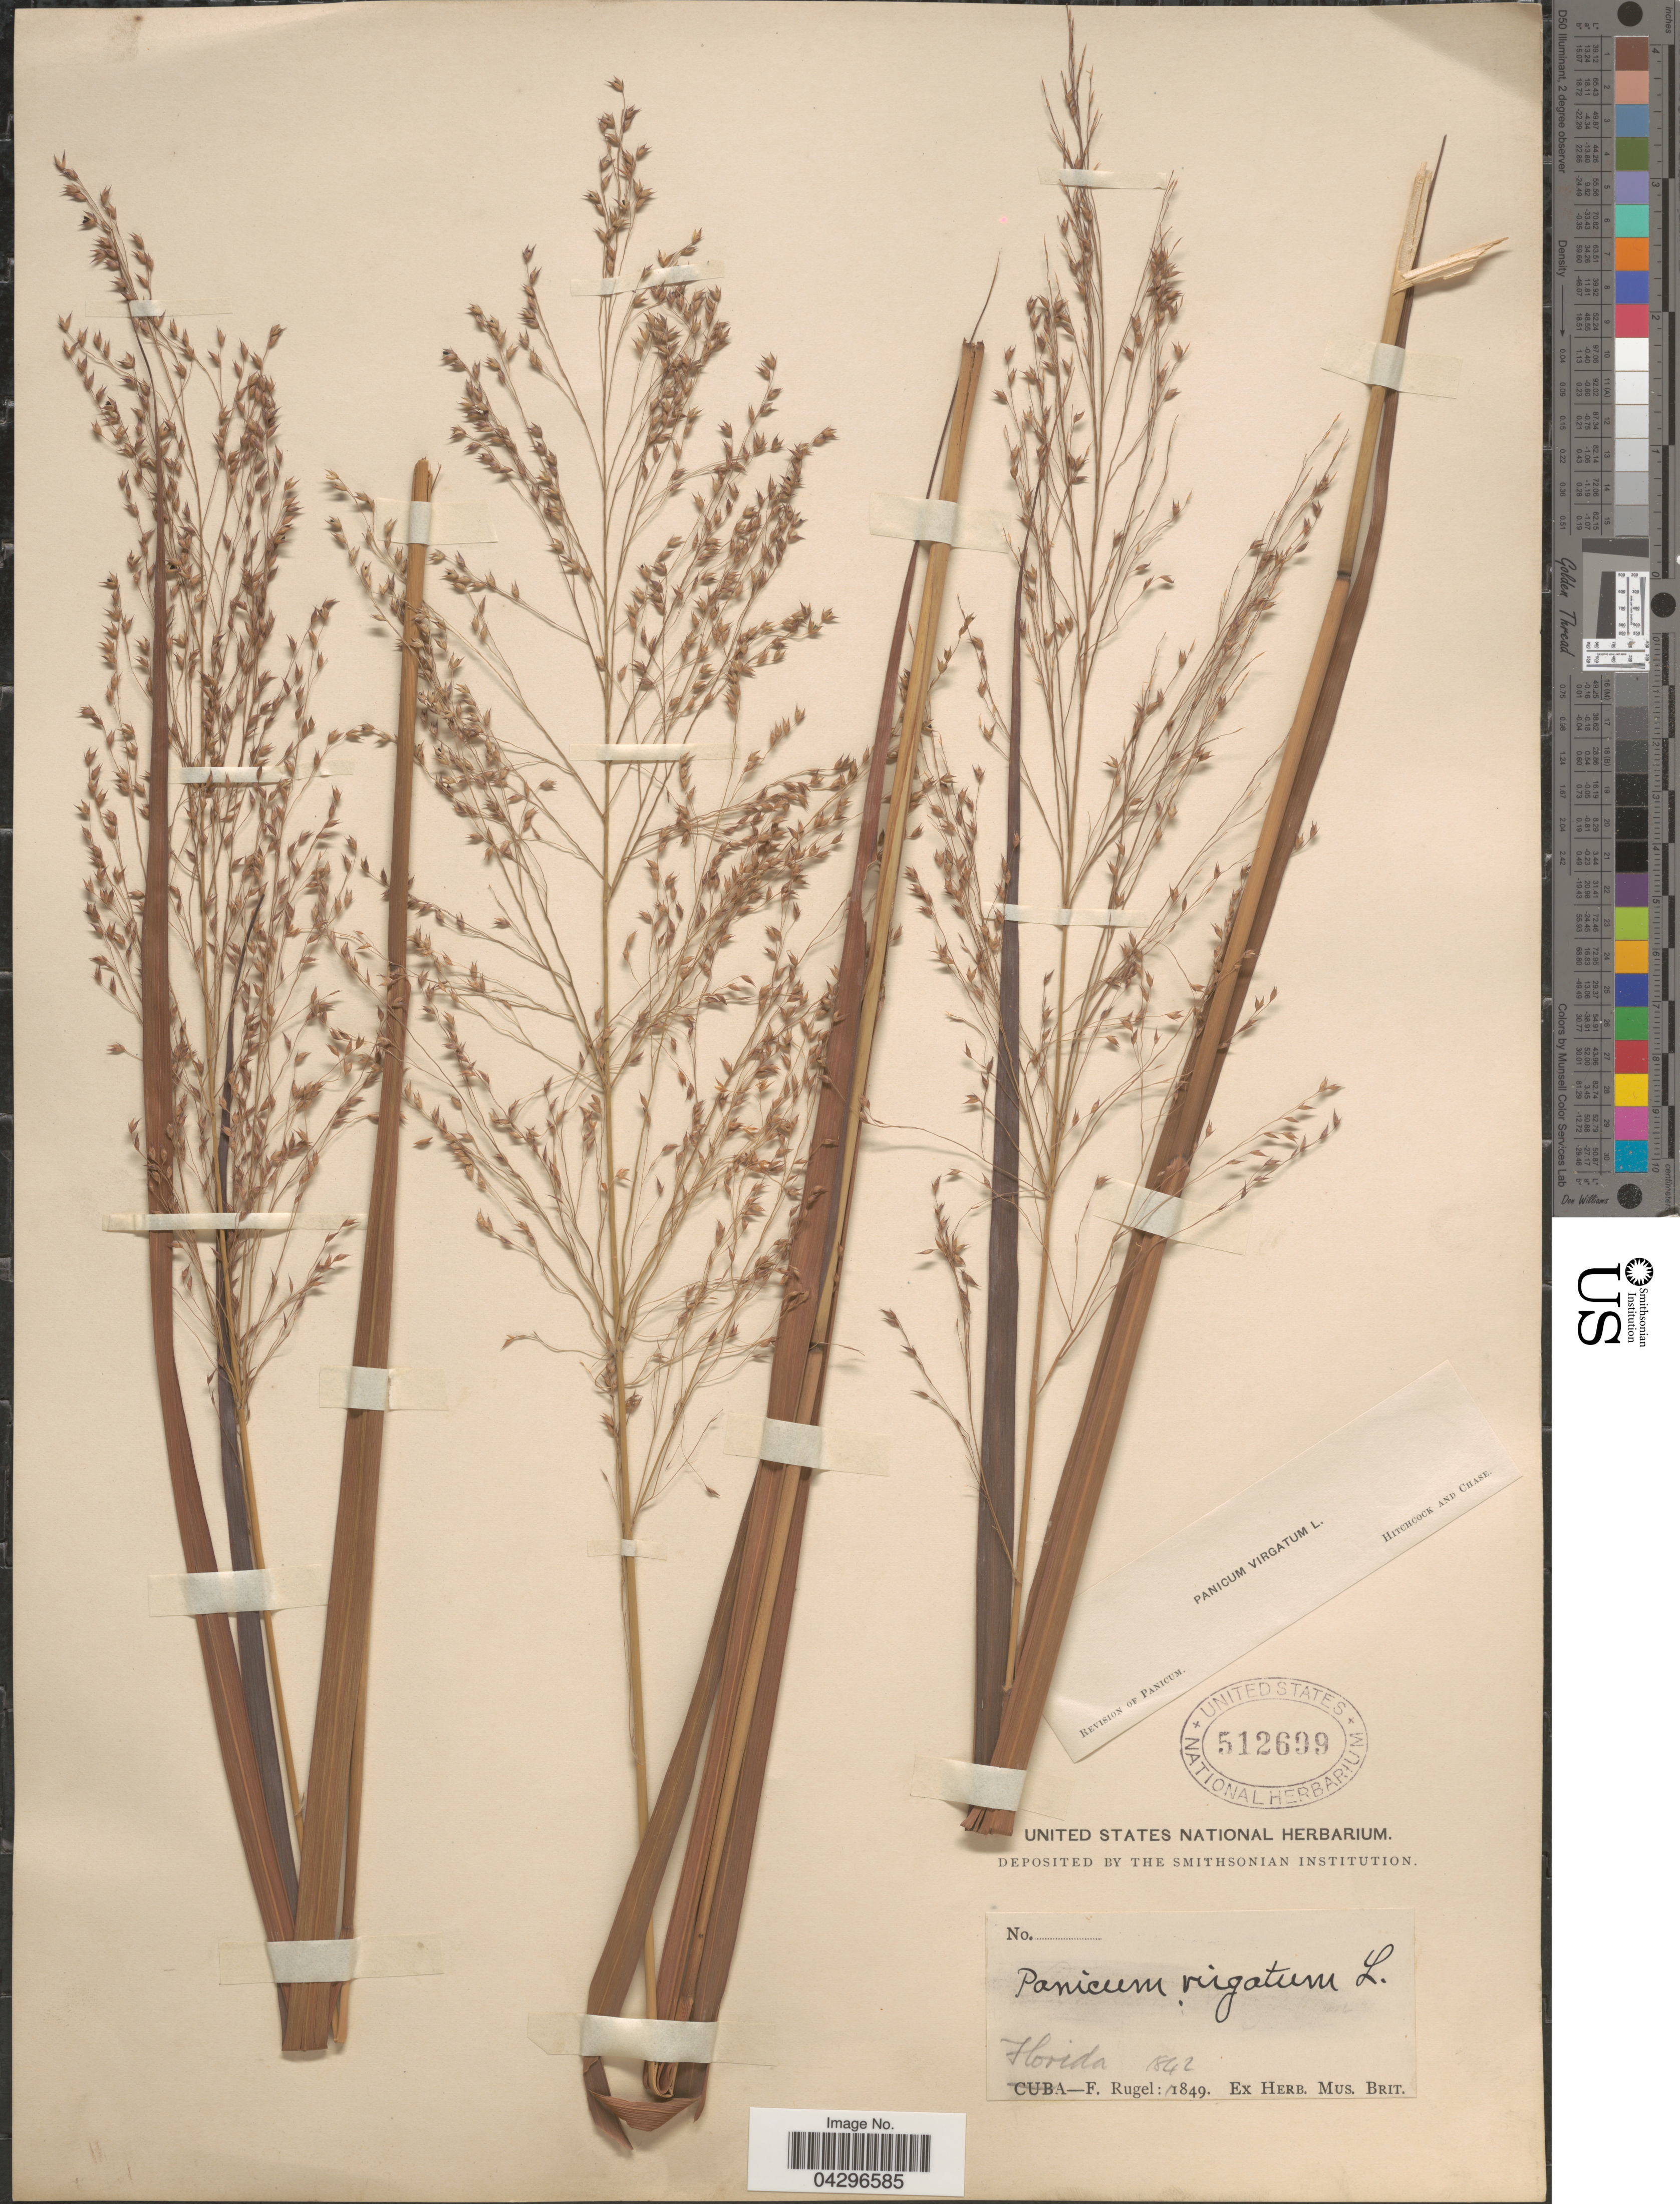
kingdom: Plantae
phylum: Tracheophyta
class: Liliopsida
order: Poales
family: Poaceae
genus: Panicum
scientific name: Panicum virgatum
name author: L.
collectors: F. Rugel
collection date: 1842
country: United States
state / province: Florida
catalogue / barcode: US 512699